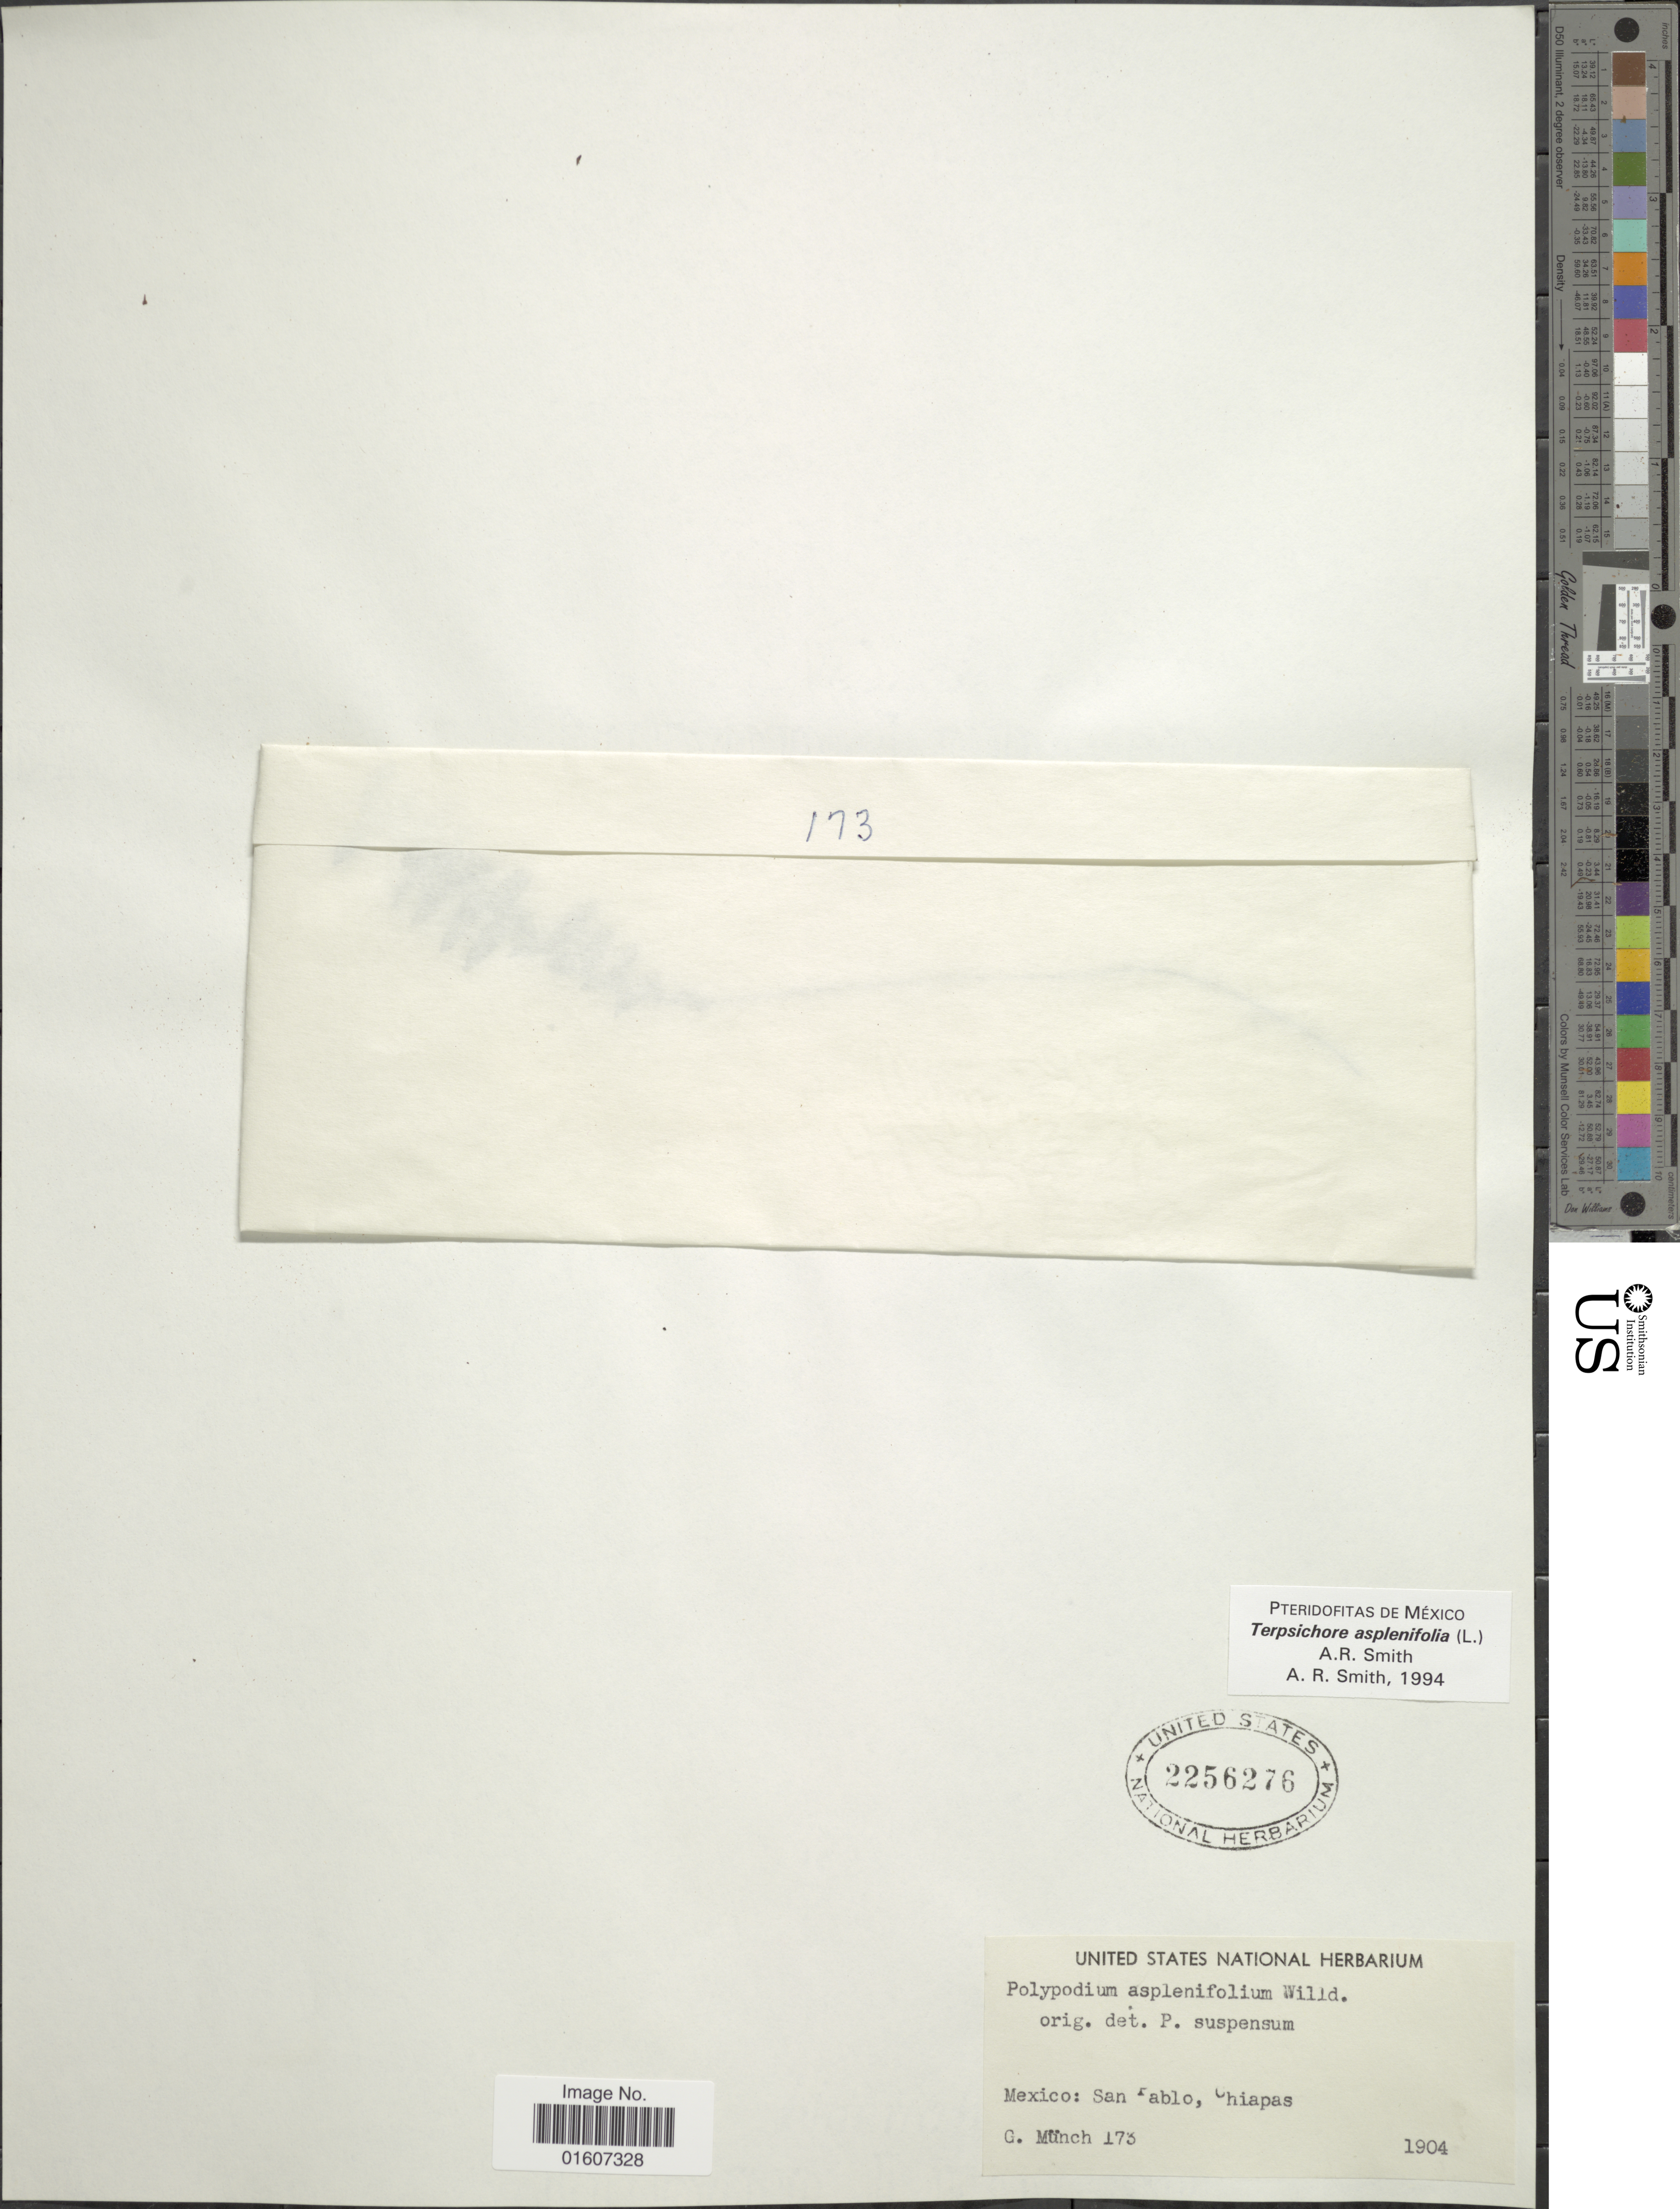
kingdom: Plantae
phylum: Tracheophyta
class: Polypodiopsida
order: Polypodiales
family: Polypodiaceae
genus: Terpsichore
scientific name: Terpsichore asplenifolia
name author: (L.) A.R. Sm.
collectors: G. Munch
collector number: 173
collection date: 1904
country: Mexico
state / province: Chiapas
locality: San Pablo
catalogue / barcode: US 2256276